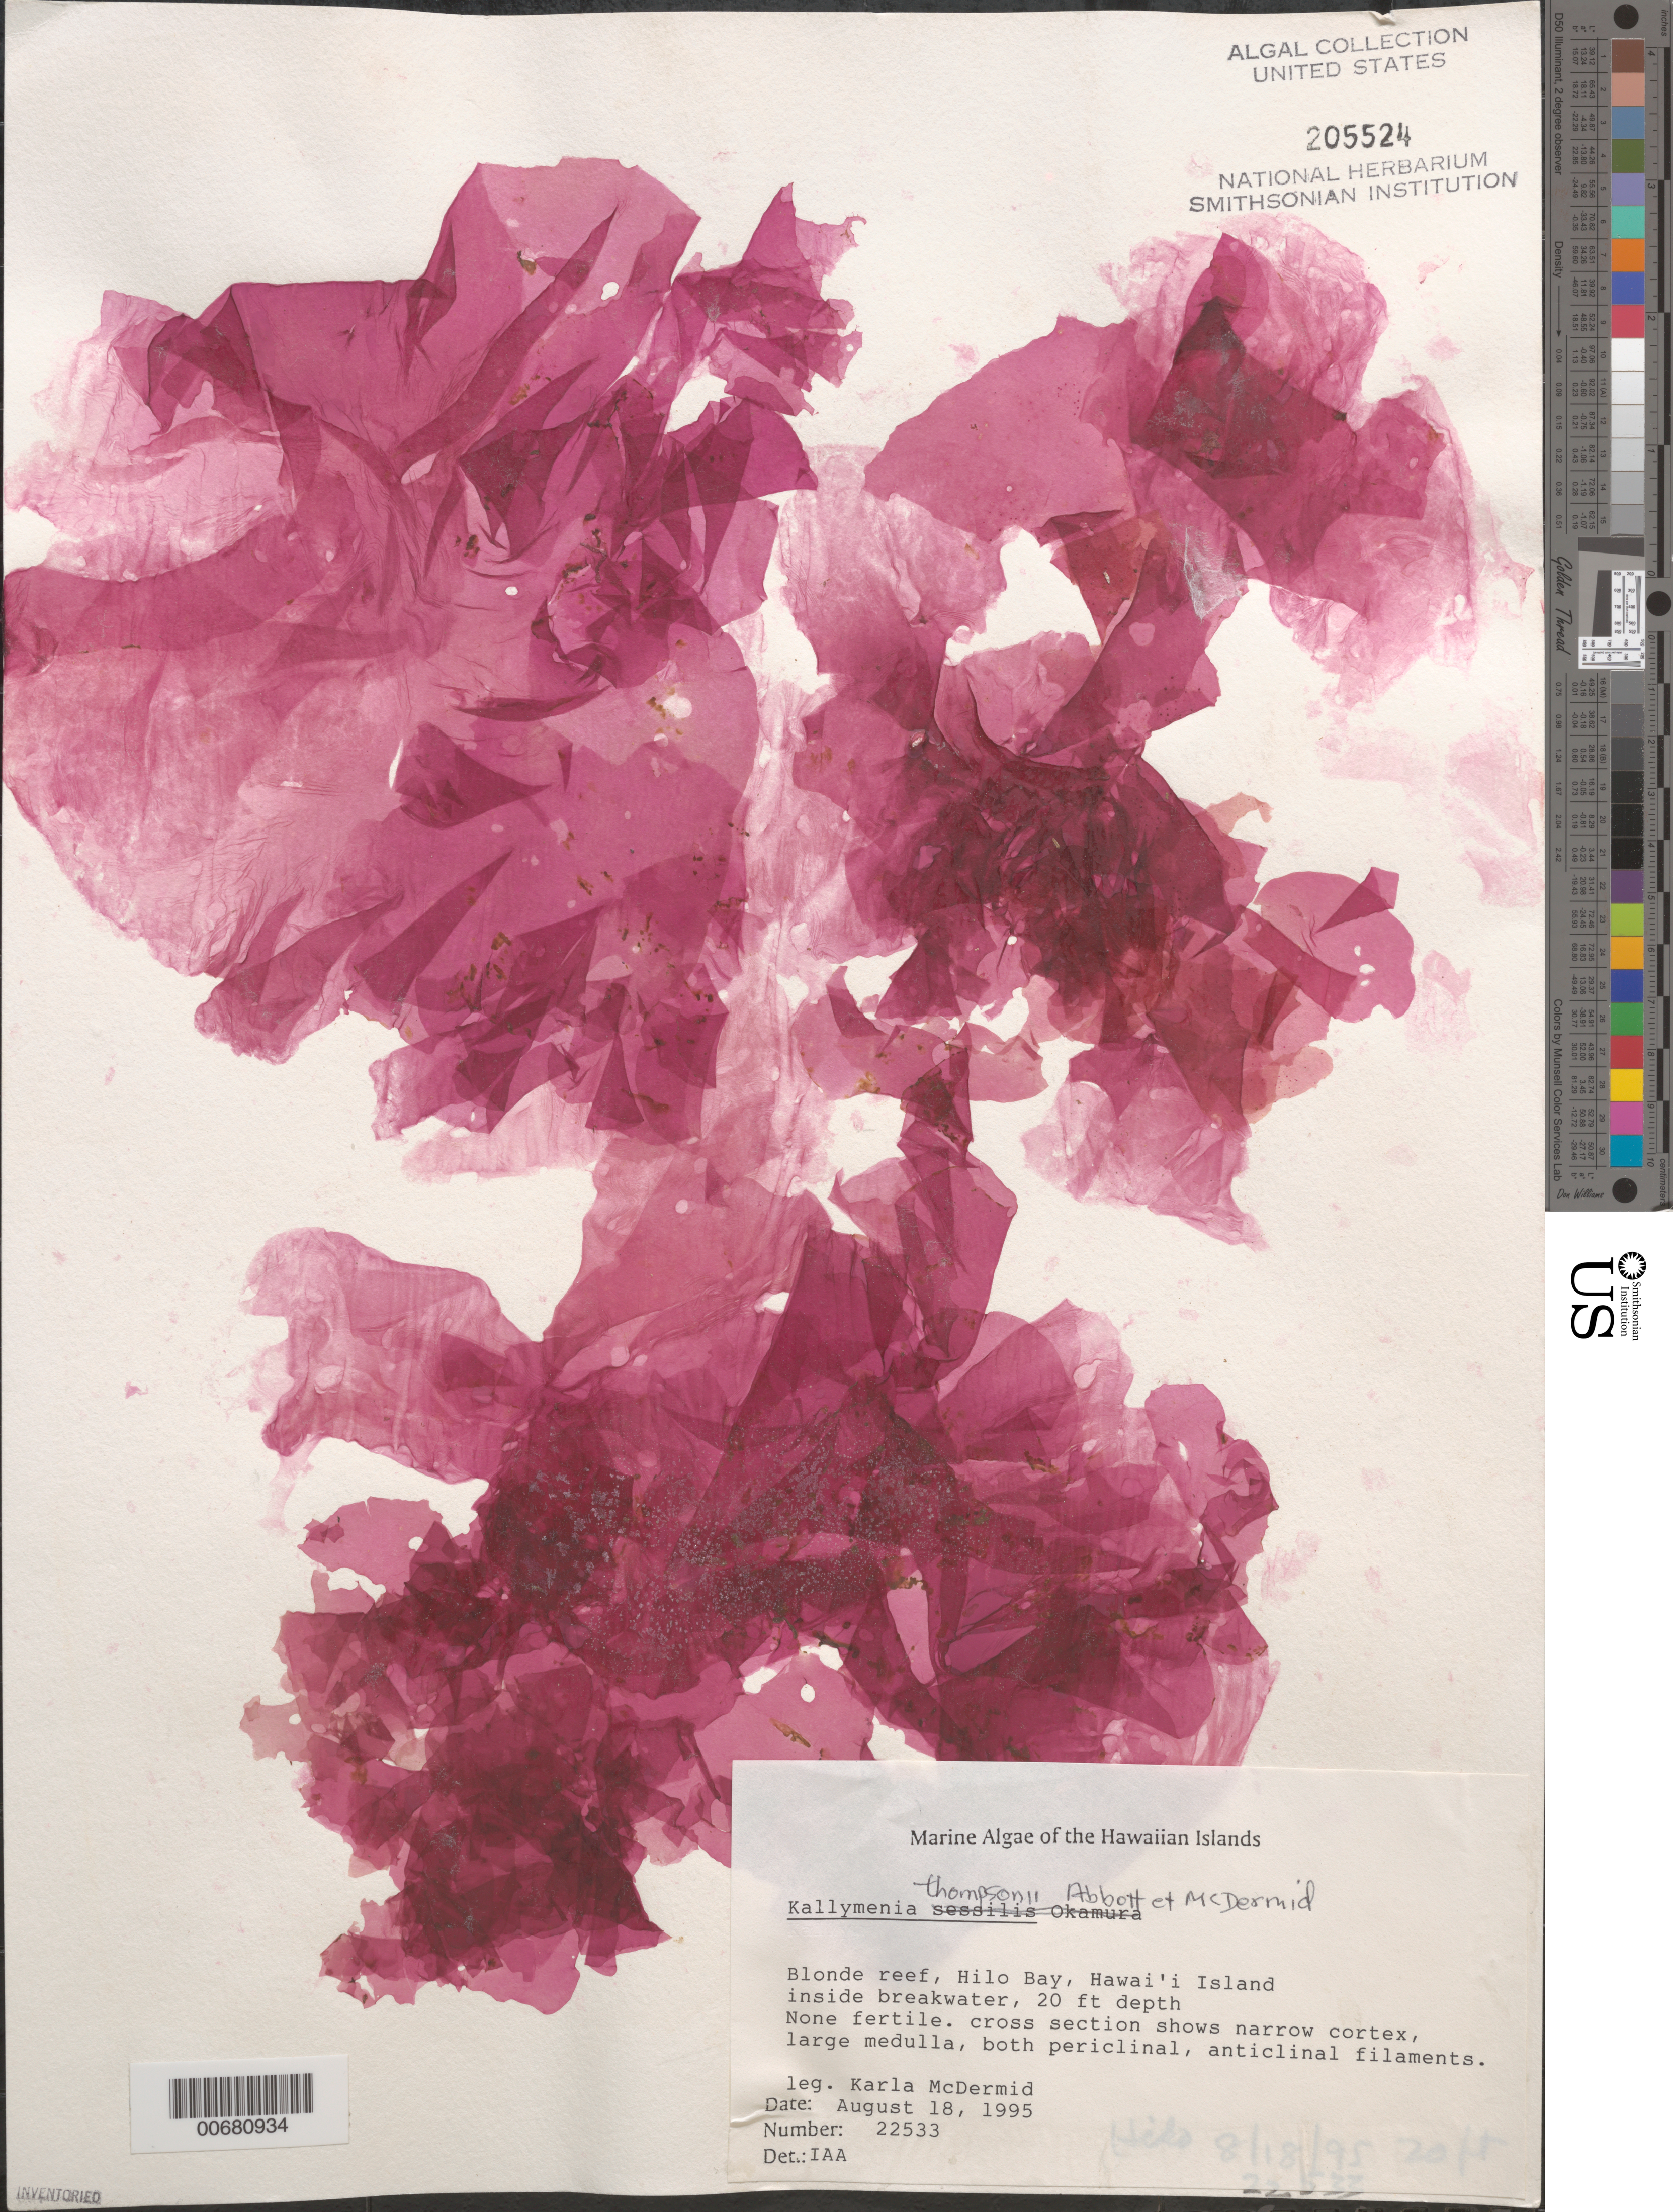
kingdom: Plantae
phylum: Rhodophyta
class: Florideophyceae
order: Gigartinales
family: Kallymeniaceae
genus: Kallymenia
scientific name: Kallymenia thompsonii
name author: I.A. Abbott & McDermid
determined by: Abbott, Isabella A.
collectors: K. McDermid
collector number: IAA 22533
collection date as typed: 18 Aug 1995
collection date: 1995-08-18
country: United States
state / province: Hawaii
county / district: Hawaii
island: Hawaii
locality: Blonde Reef, Hilo Bay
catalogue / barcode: US 205524